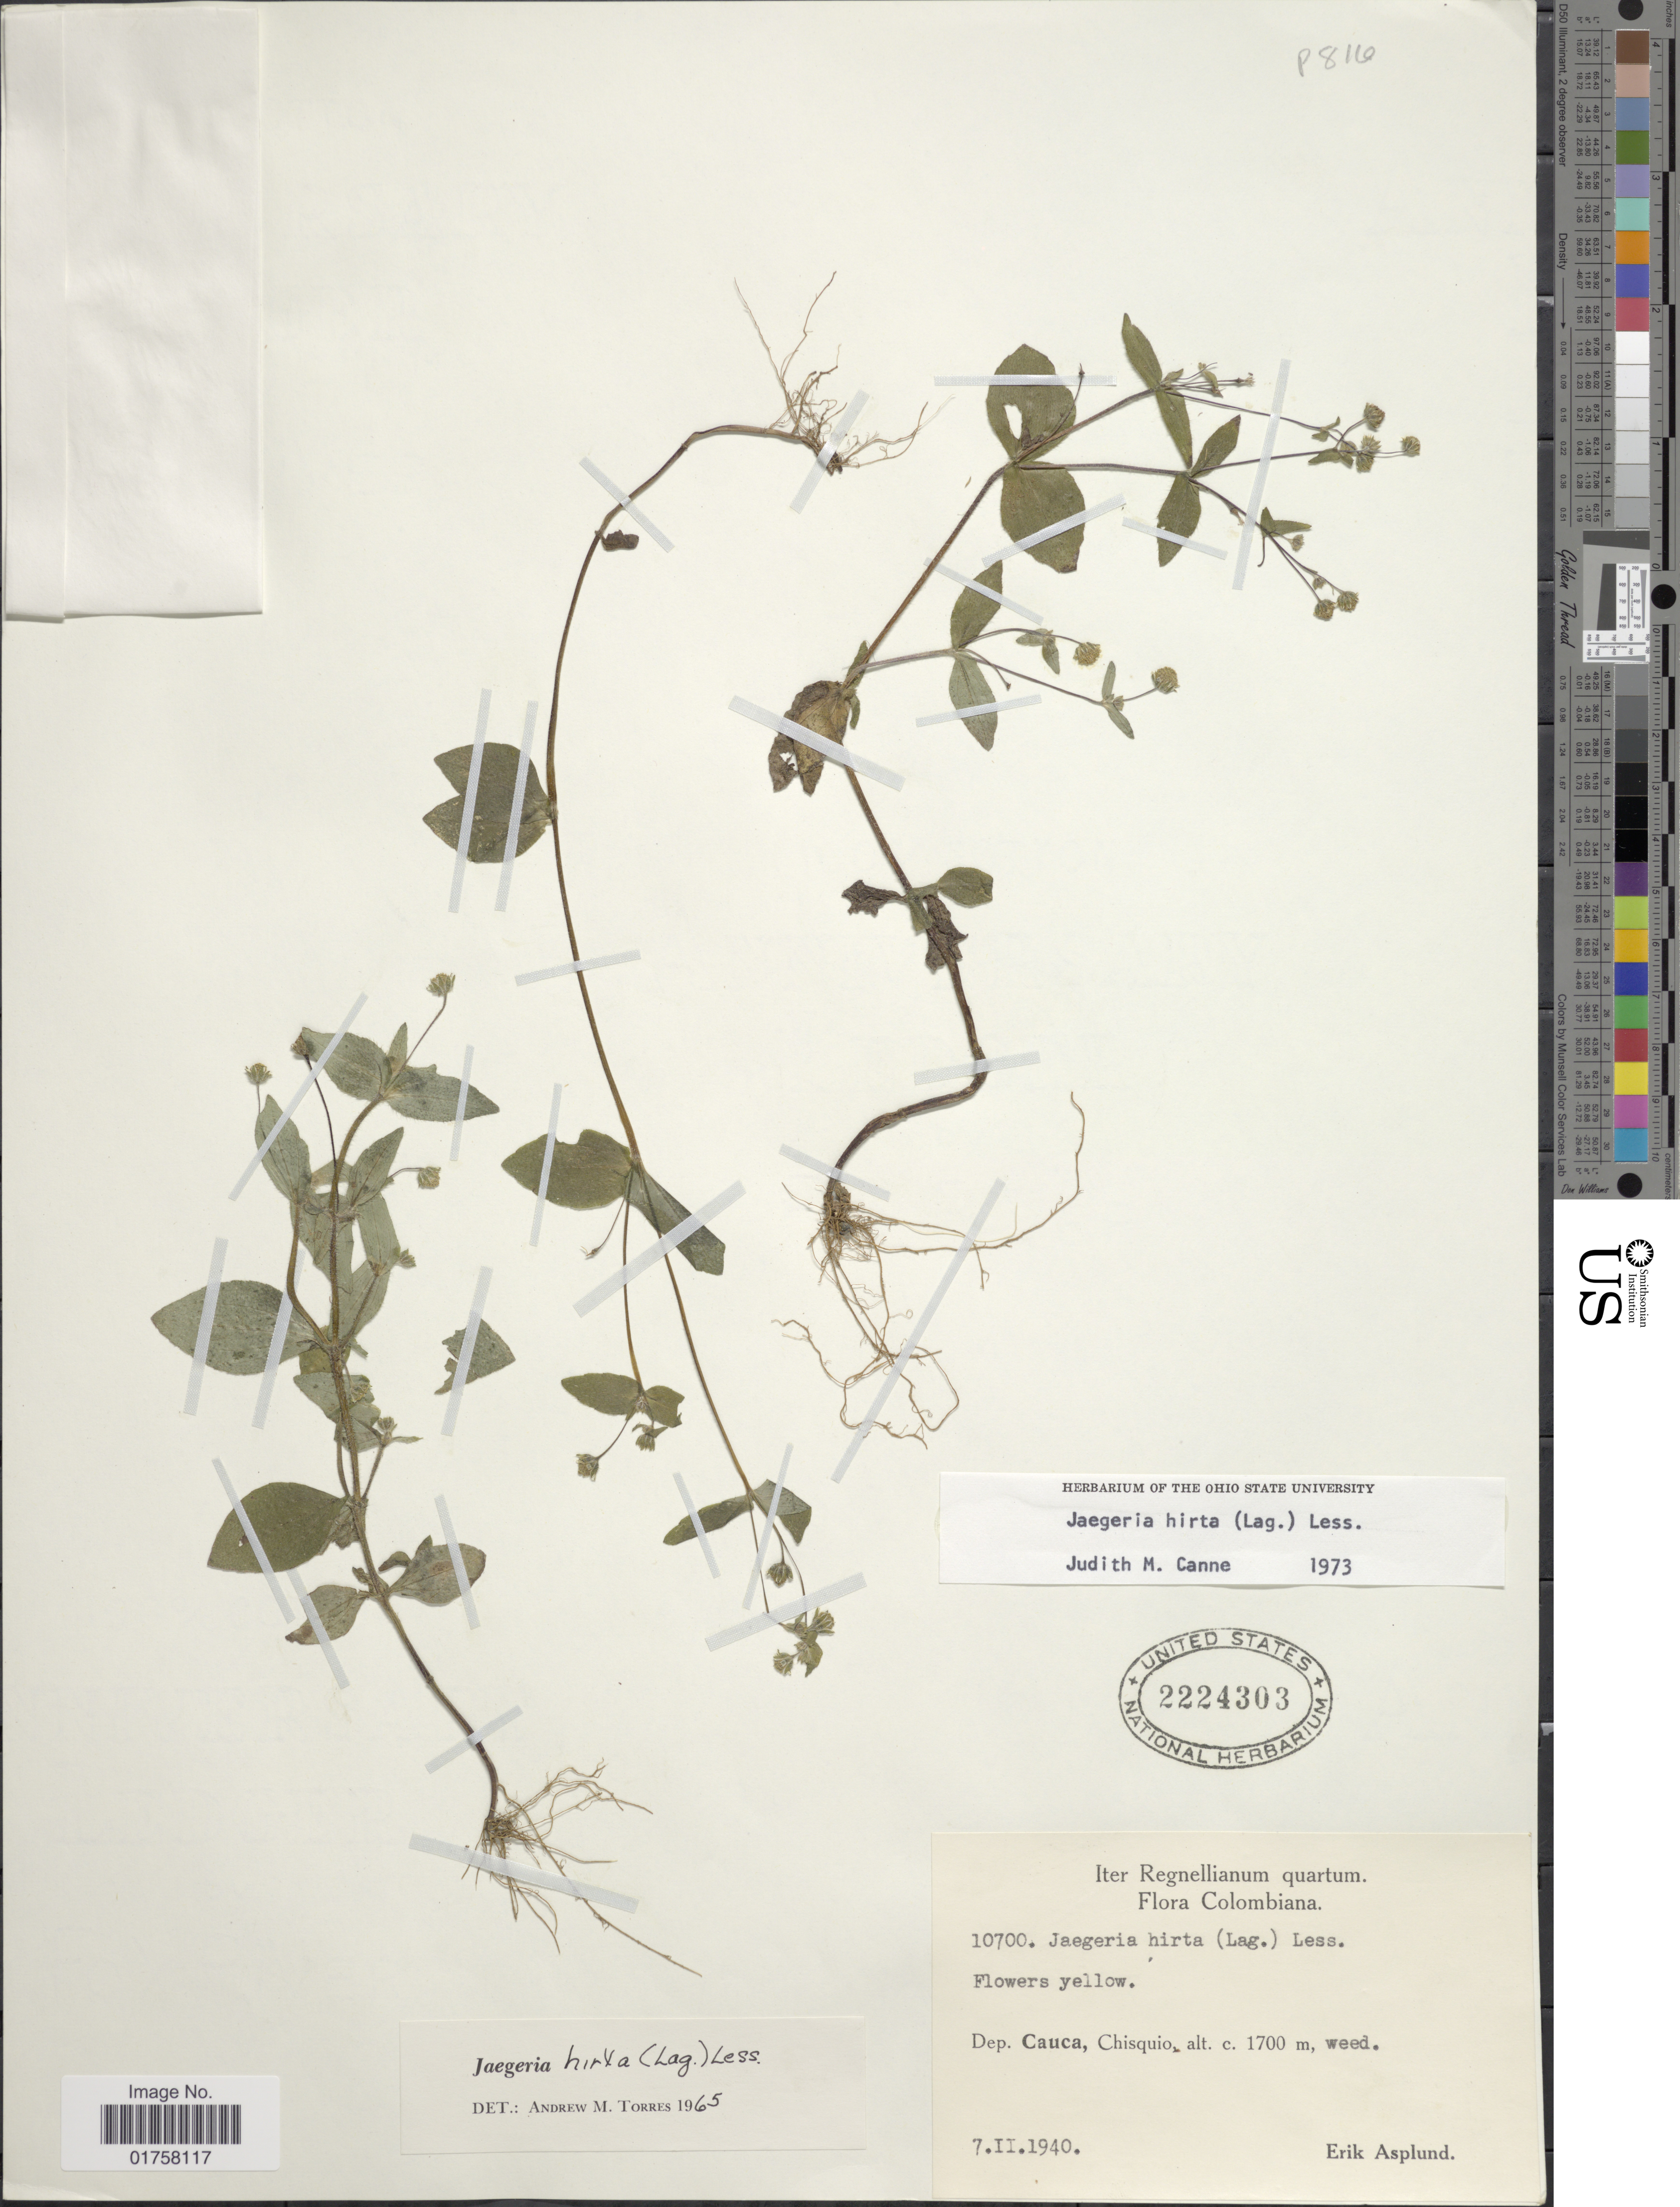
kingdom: Plantae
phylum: Tracheophyta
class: Magnoliopsida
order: Asterales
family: Asteraceae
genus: Jaegeria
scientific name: Jaegeria hirta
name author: (Lag.) Less.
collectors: E. Asplund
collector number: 10700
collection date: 1940-02-07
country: Colombia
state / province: Cauca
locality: Chisquio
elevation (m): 1700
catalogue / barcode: US 2224303